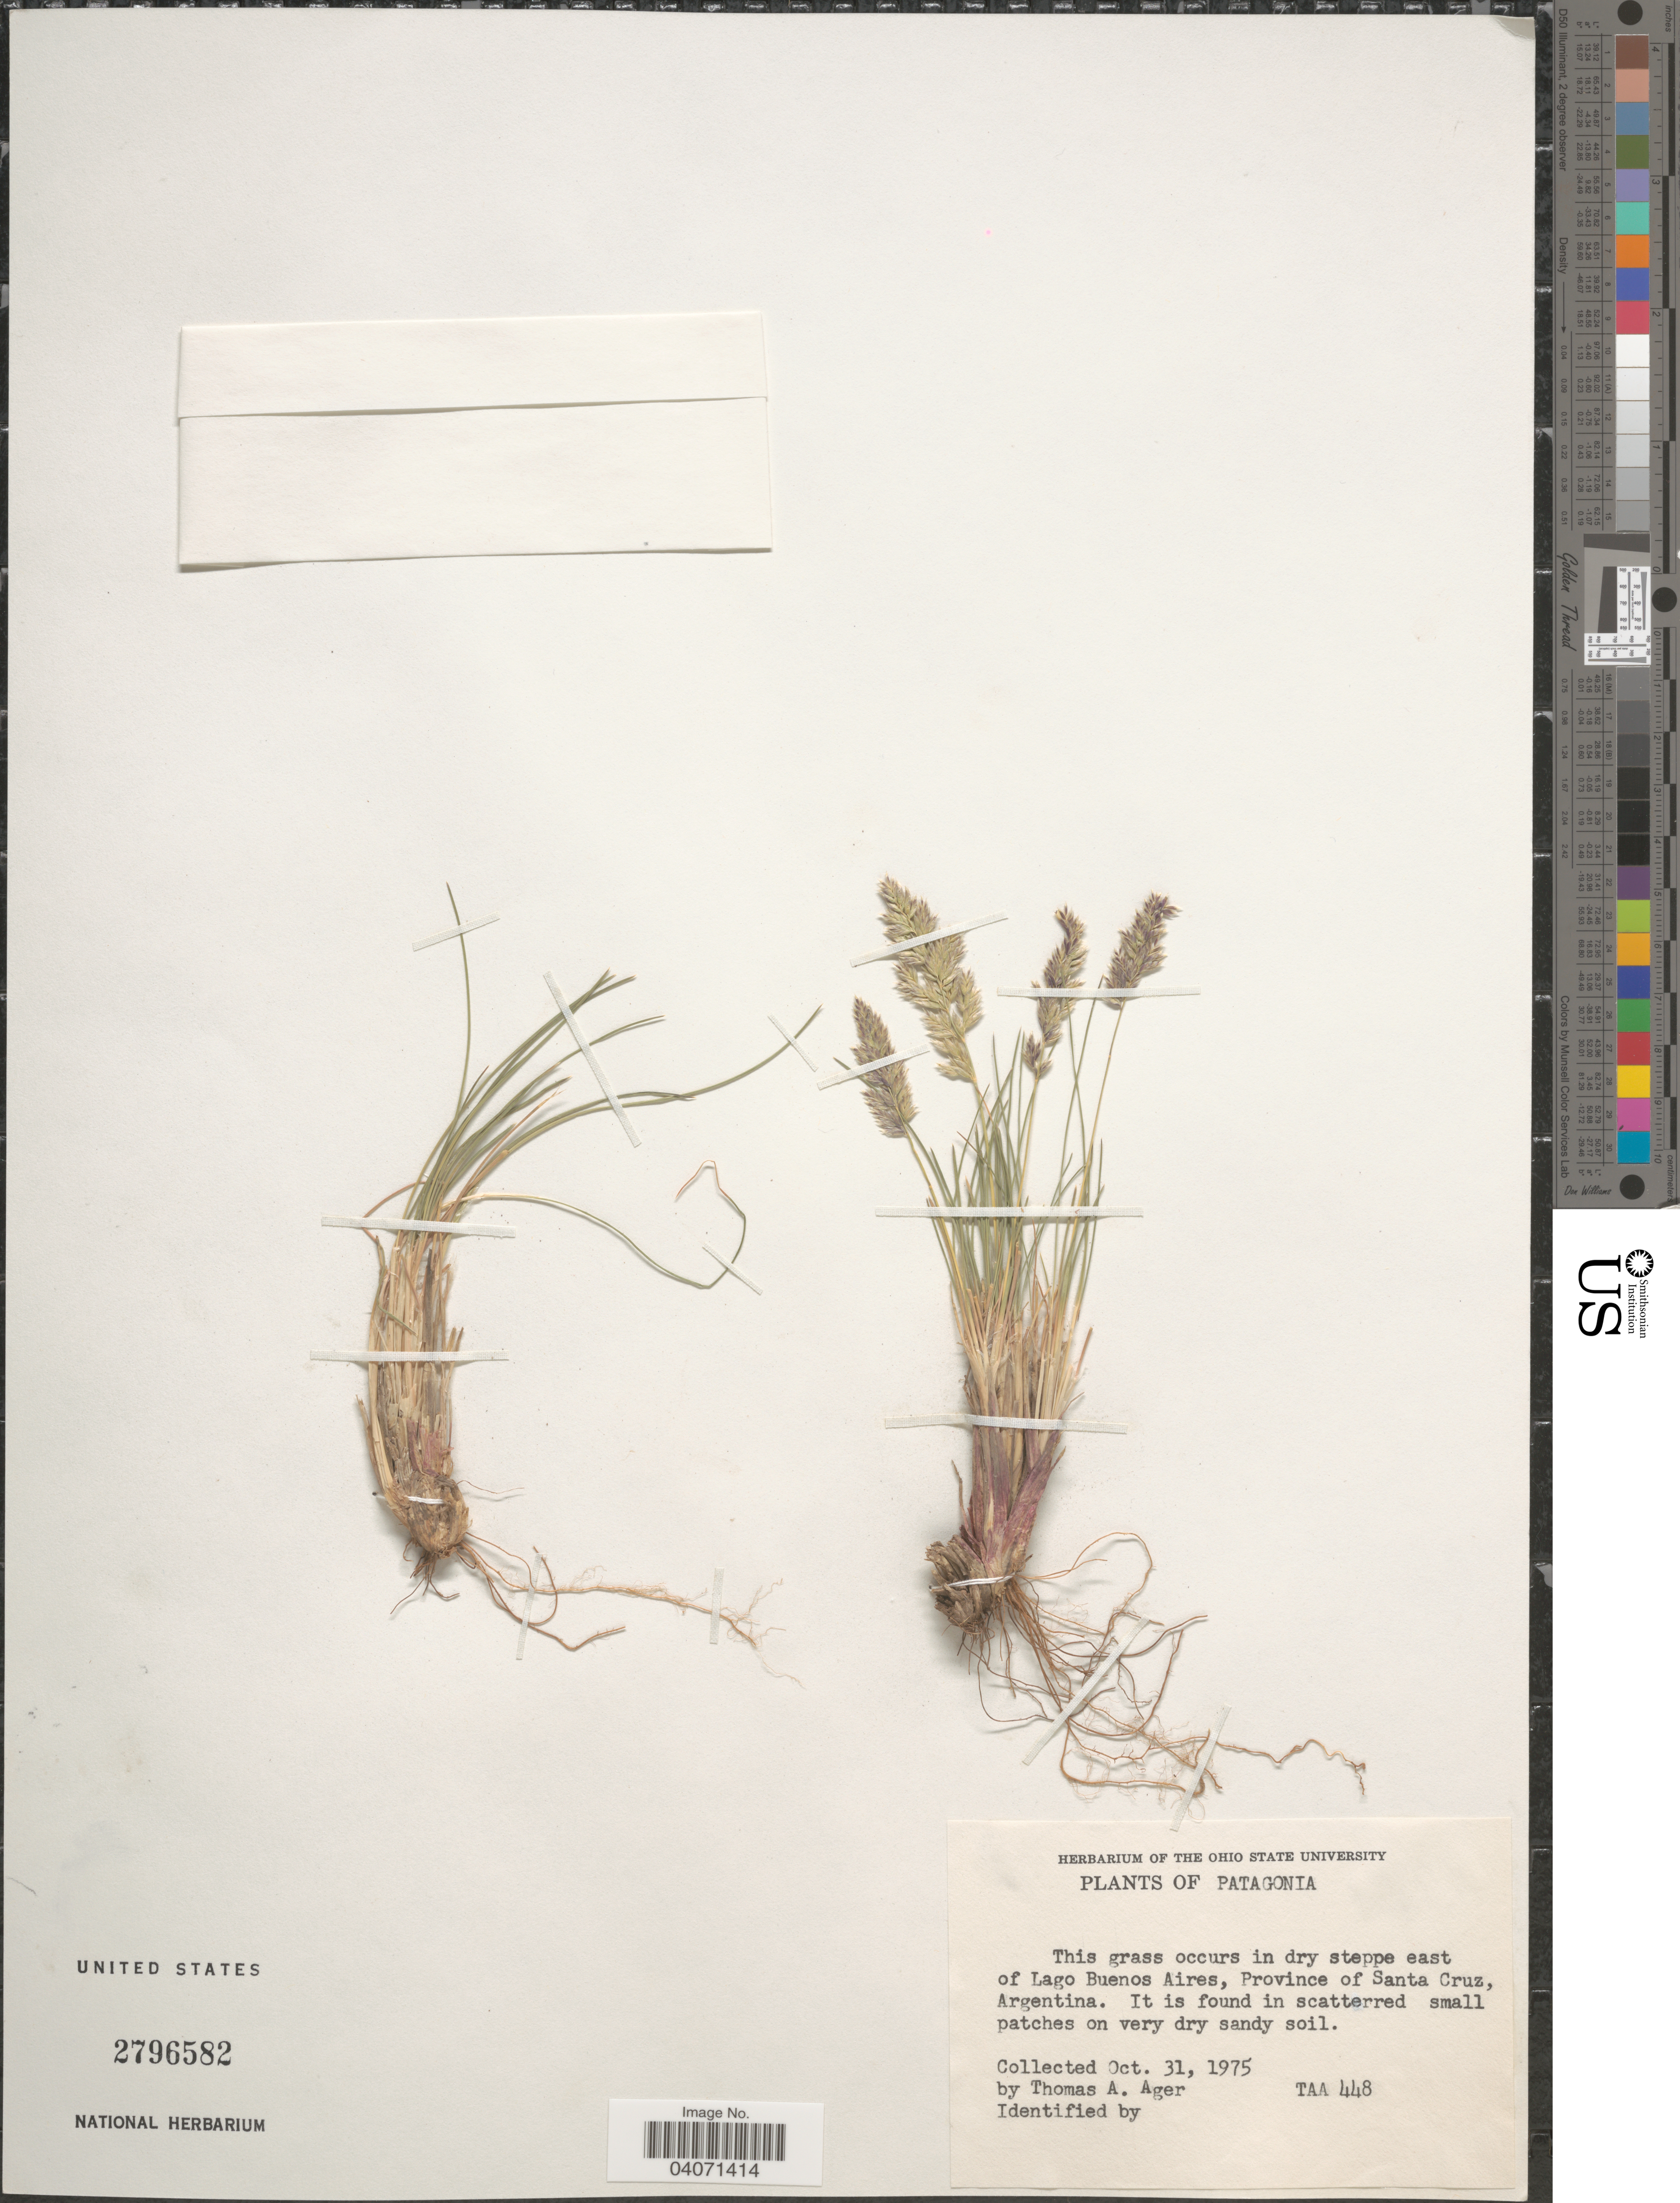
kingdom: Plantae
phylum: Tracheophyta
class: Liliopsida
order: Poales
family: Poaceae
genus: Poa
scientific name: Poa spiciformis var. ibarii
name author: (Phil.) Giussani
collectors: T. A. Ager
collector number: TAA448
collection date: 1975-10-31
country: Argentina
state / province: Santa Cruz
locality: Patagonia. Lago Buenos Aires.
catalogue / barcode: US 2796582